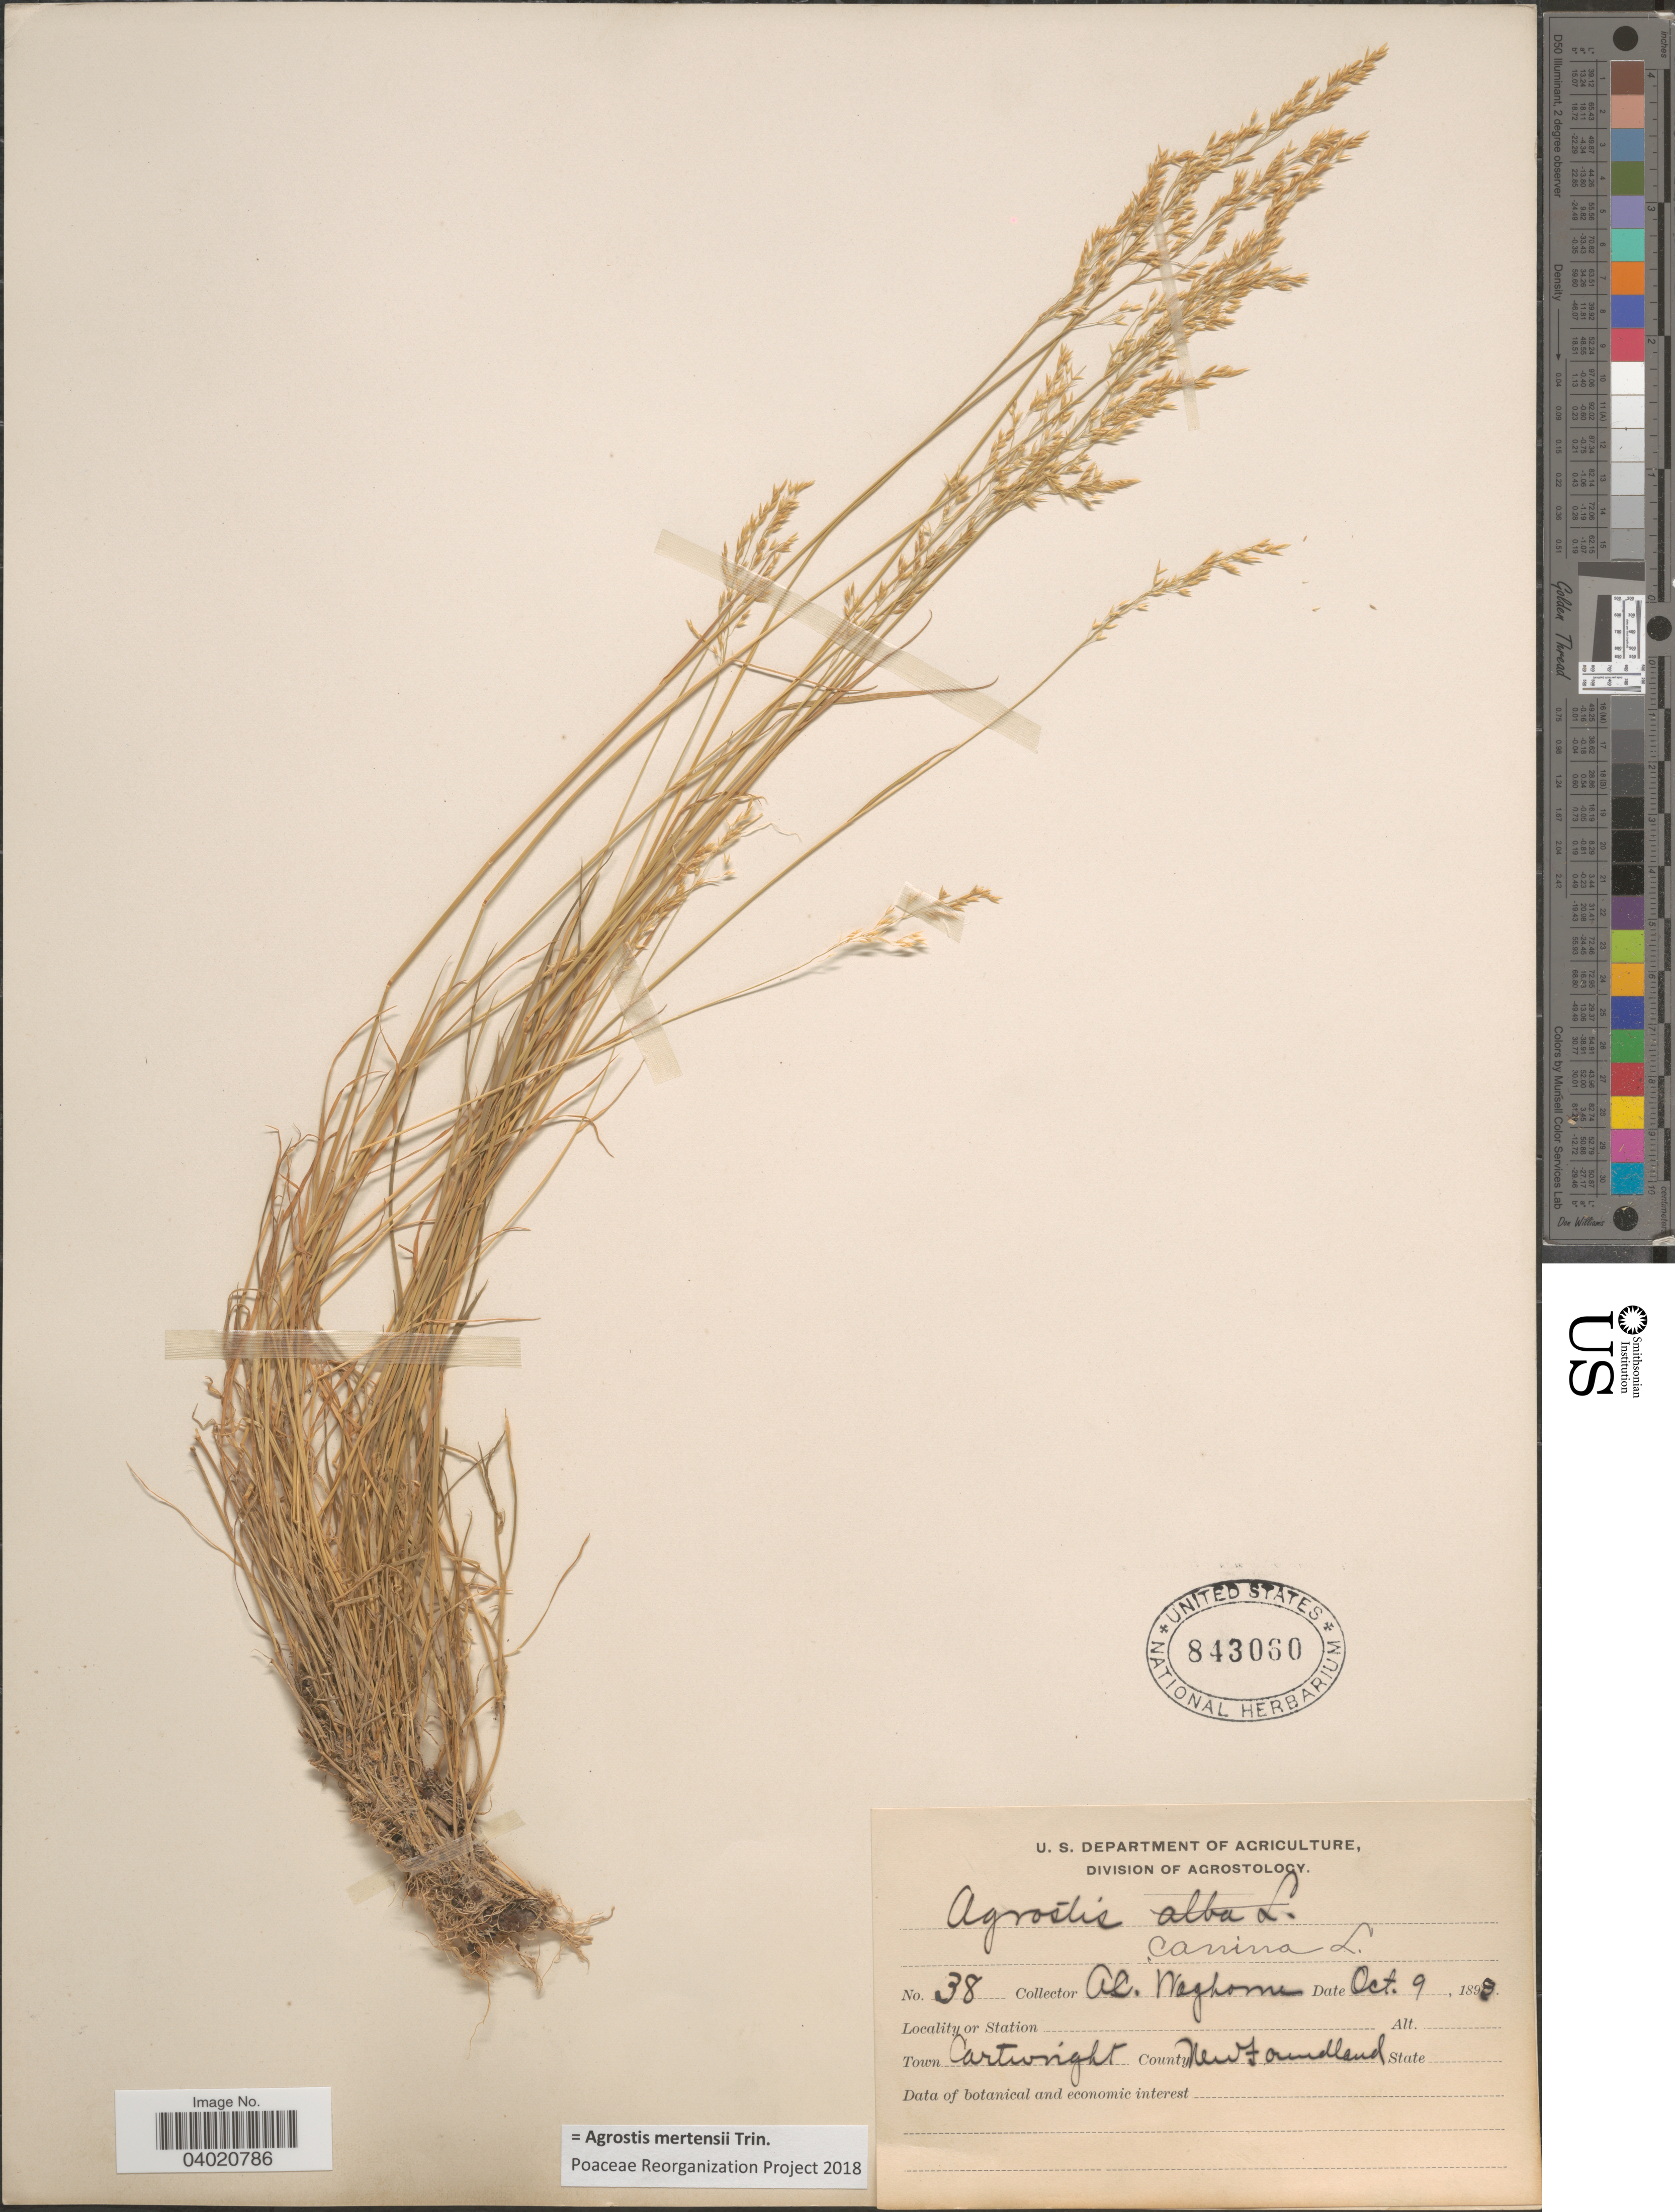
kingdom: Plantae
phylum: Tracheophyta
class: Liliopsida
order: Poales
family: Poaceae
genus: Agrostis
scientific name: Agrostis mertensii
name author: Trin.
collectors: A. Waghorne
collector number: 38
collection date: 1898-10-09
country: Canada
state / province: Newfoundland and Labrador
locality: Cartwright.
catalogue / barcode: US 843060